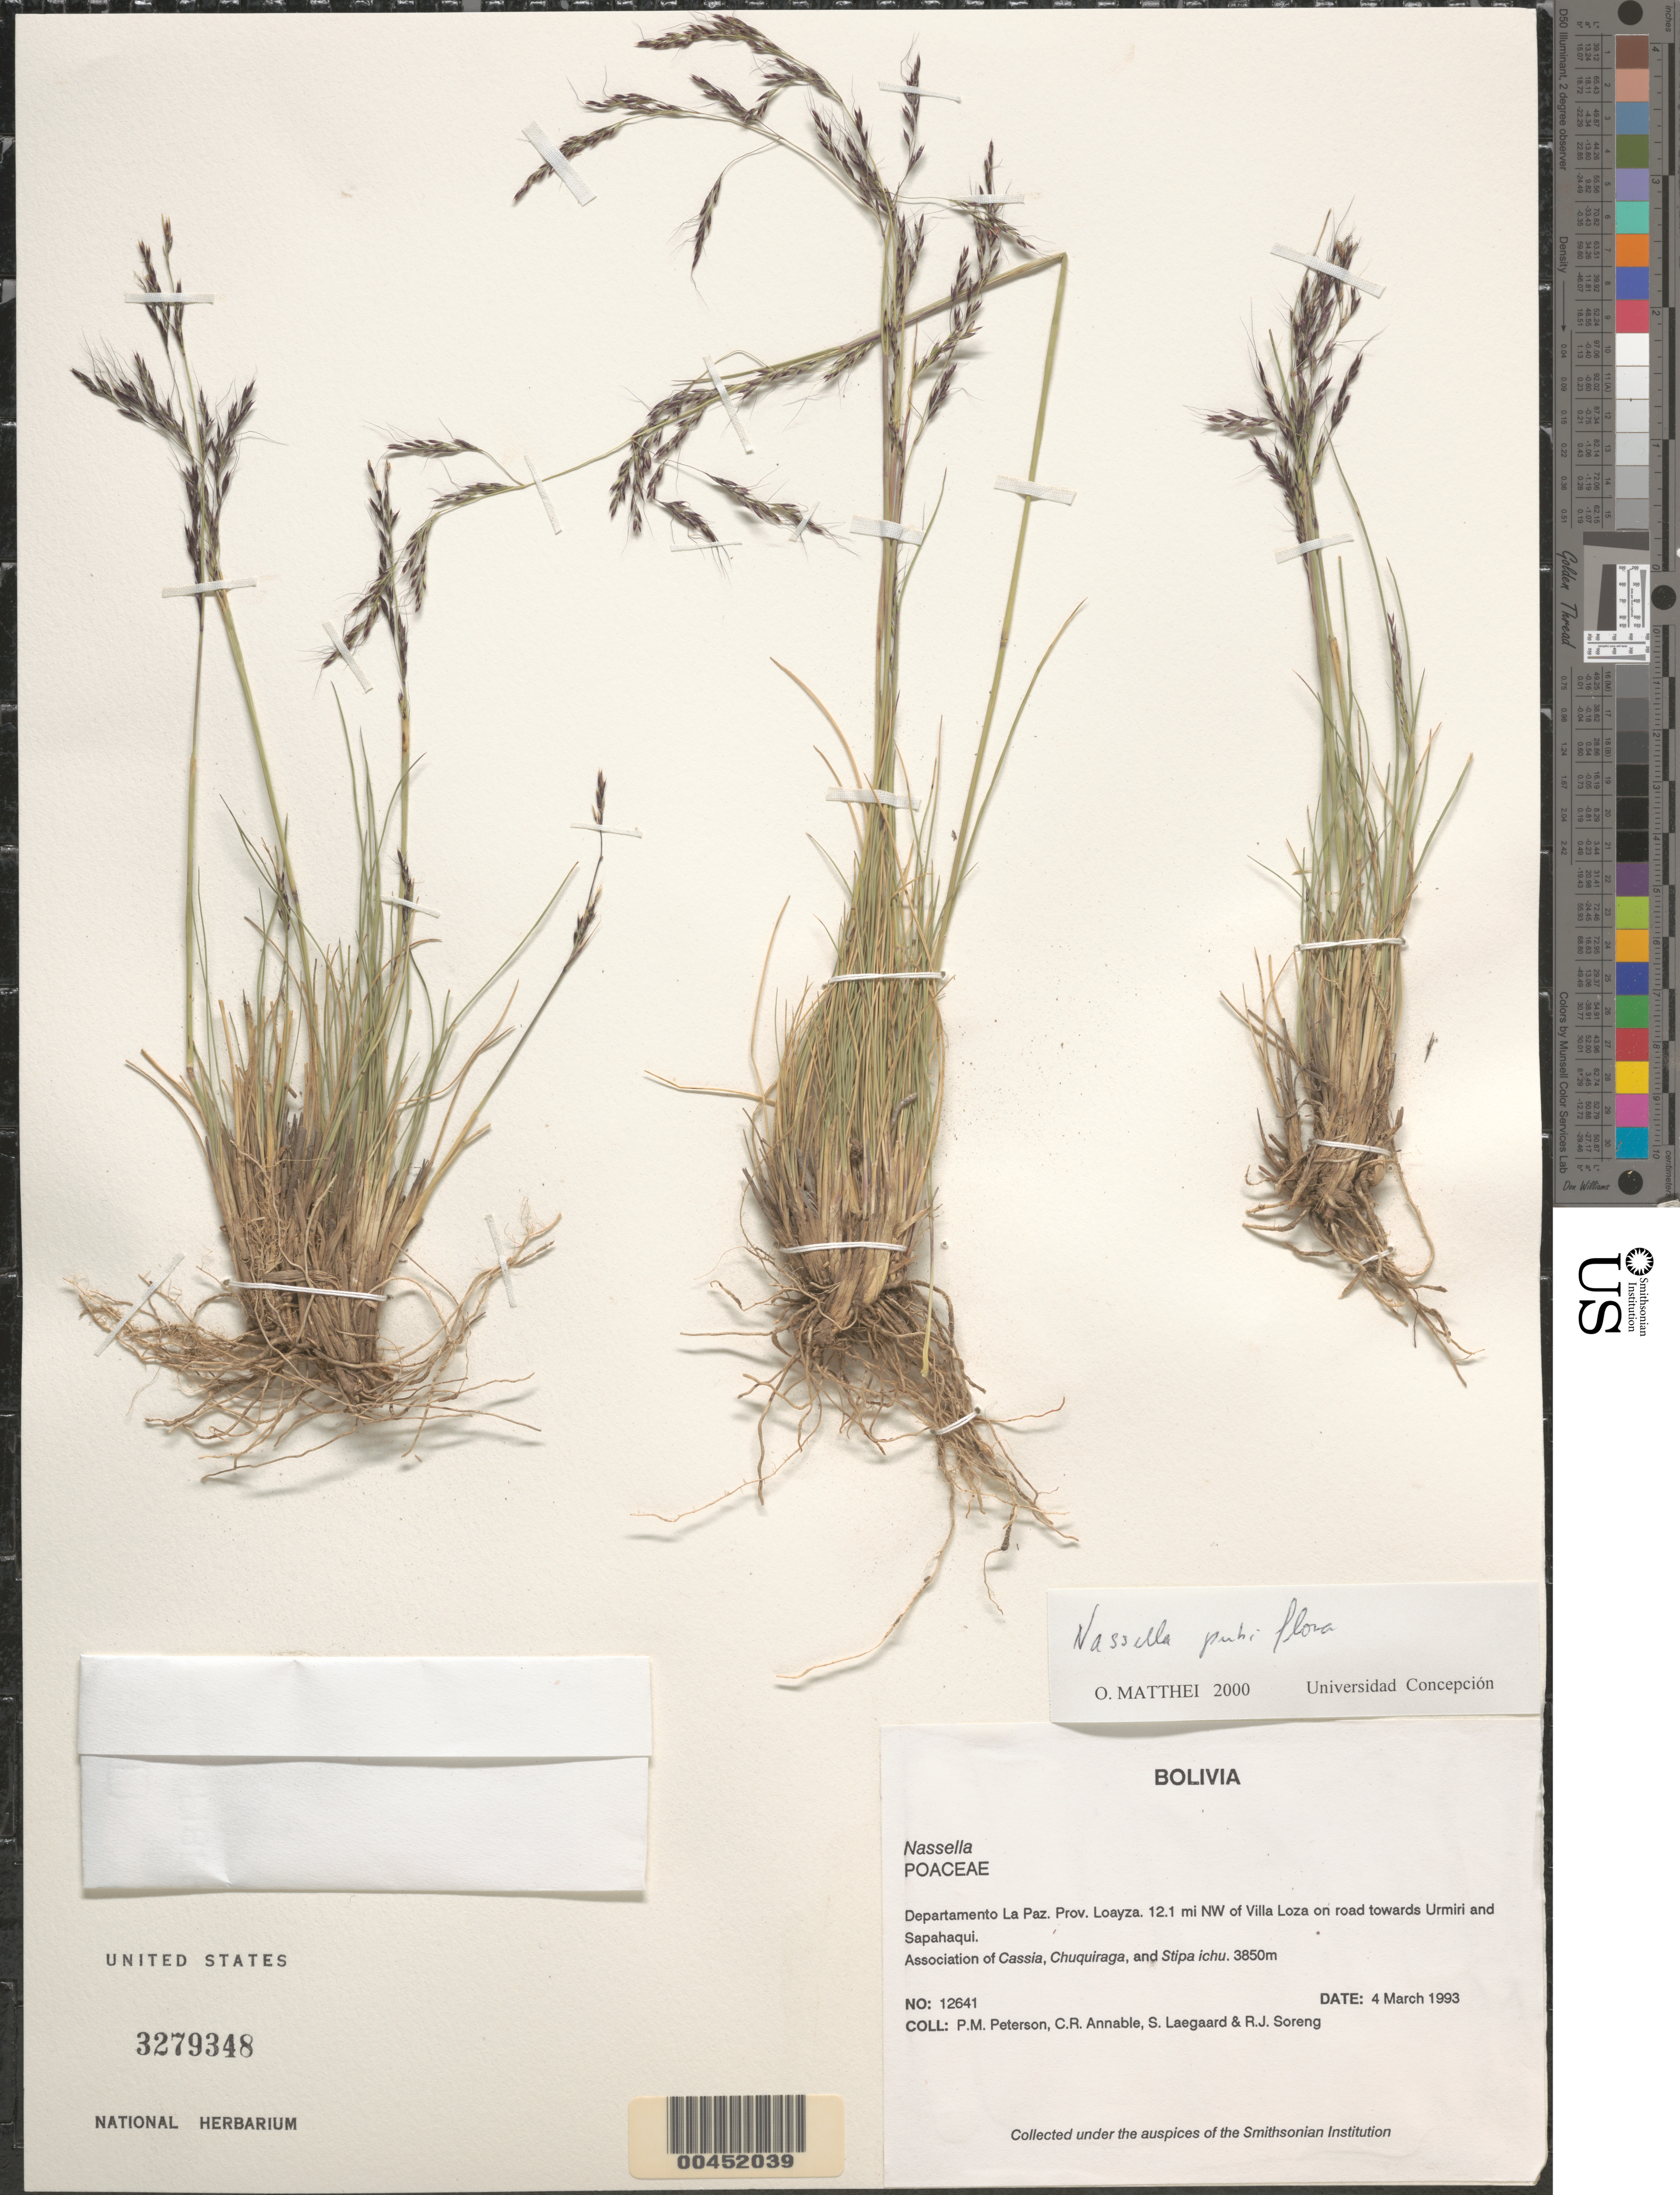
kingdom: Plantae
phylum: Tracheophyta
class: Liliopsida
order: Poales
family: Poaceae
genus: Nassella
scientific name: Nassella sp.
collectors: P. M. Peterson, C. R. Annable, S. Lægaard & R. J. Soreng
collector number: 12641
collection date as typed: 04 Mar 1993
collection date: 1993-03-04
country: Bolivia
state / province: La Paz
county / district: Loayza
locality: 12.1 mi NW of Villa Loza on road towards Urmiri and Sapahaqui.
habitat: Association of Cassia, Chuquiraga, and Stipa ichu.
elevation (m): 3850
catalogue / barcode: US 3279348